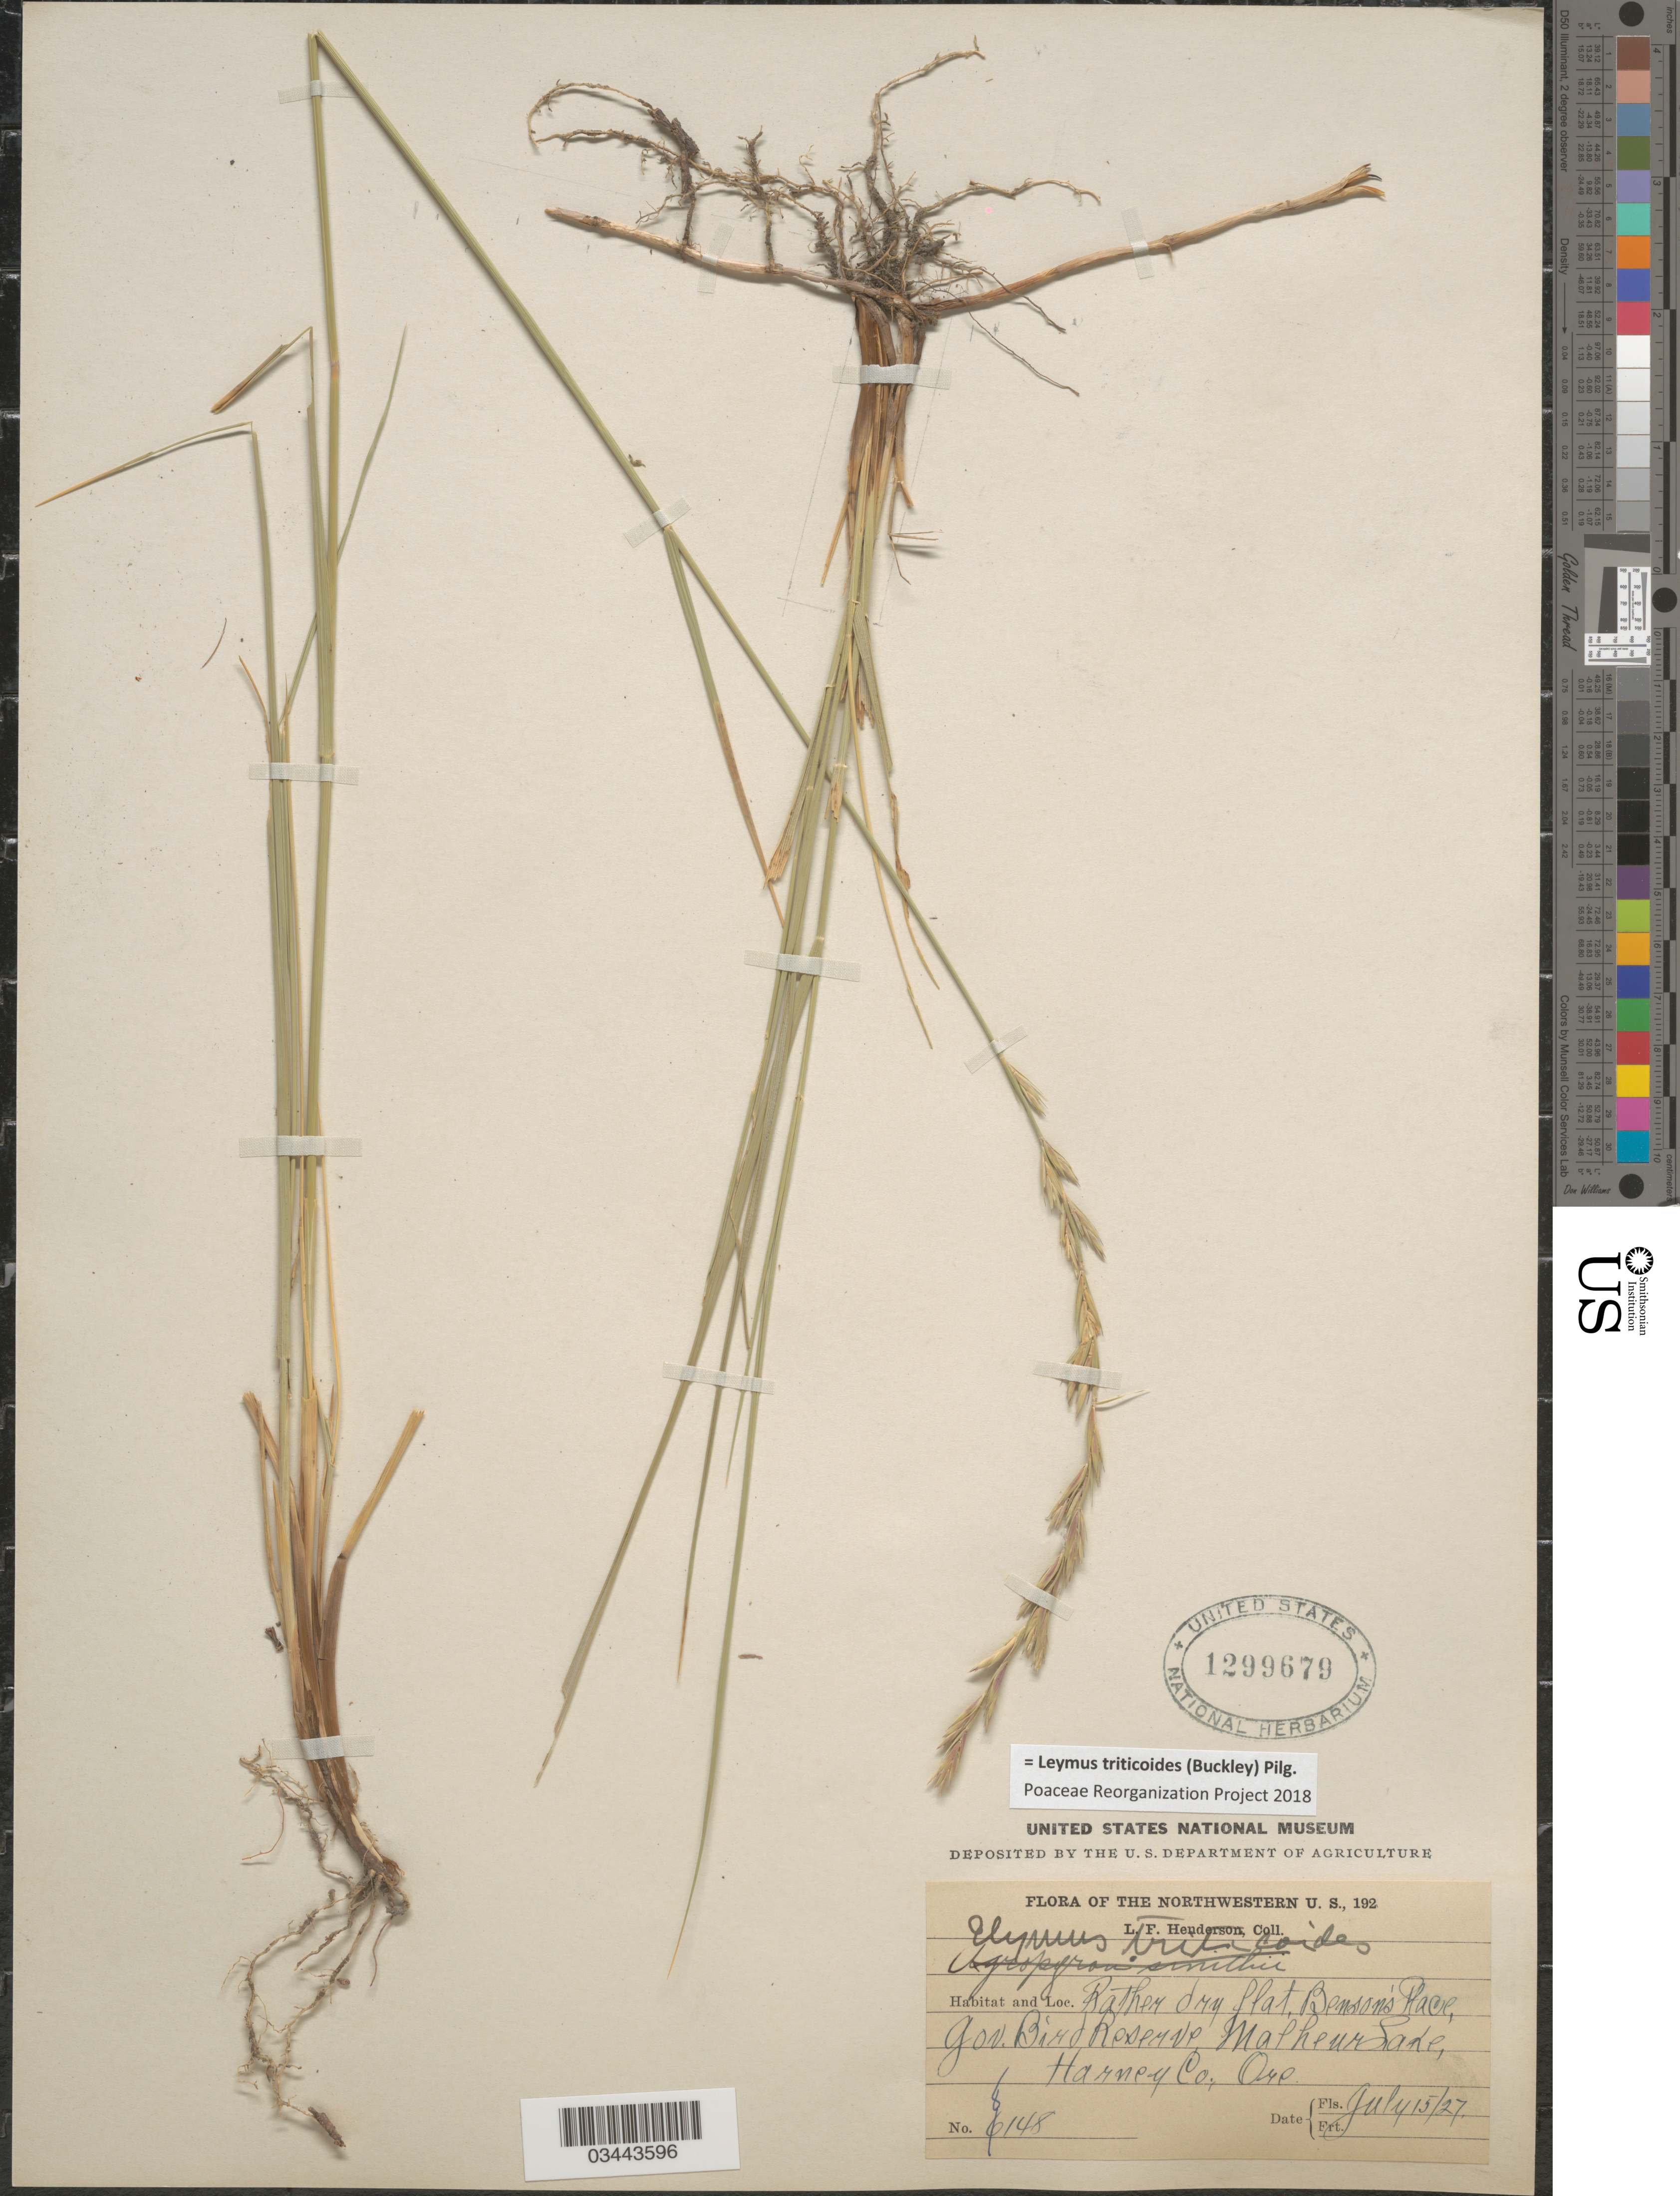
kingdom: Plantae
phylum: Tracheophyta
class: Liliopsida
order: Poales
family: Poaceae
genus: Leymus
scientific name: Leymus triticoides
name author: (Buckley) Pilg.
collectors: L. Henderson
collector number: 8148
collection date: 1927-07-15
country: United States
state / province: Oregon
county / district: Harney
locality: Northwestern U. S. Rather dry flat, Benson's Place, Gov. Bird Reserve, Malheur Lake, Harney Co.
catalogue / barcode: US 1299679